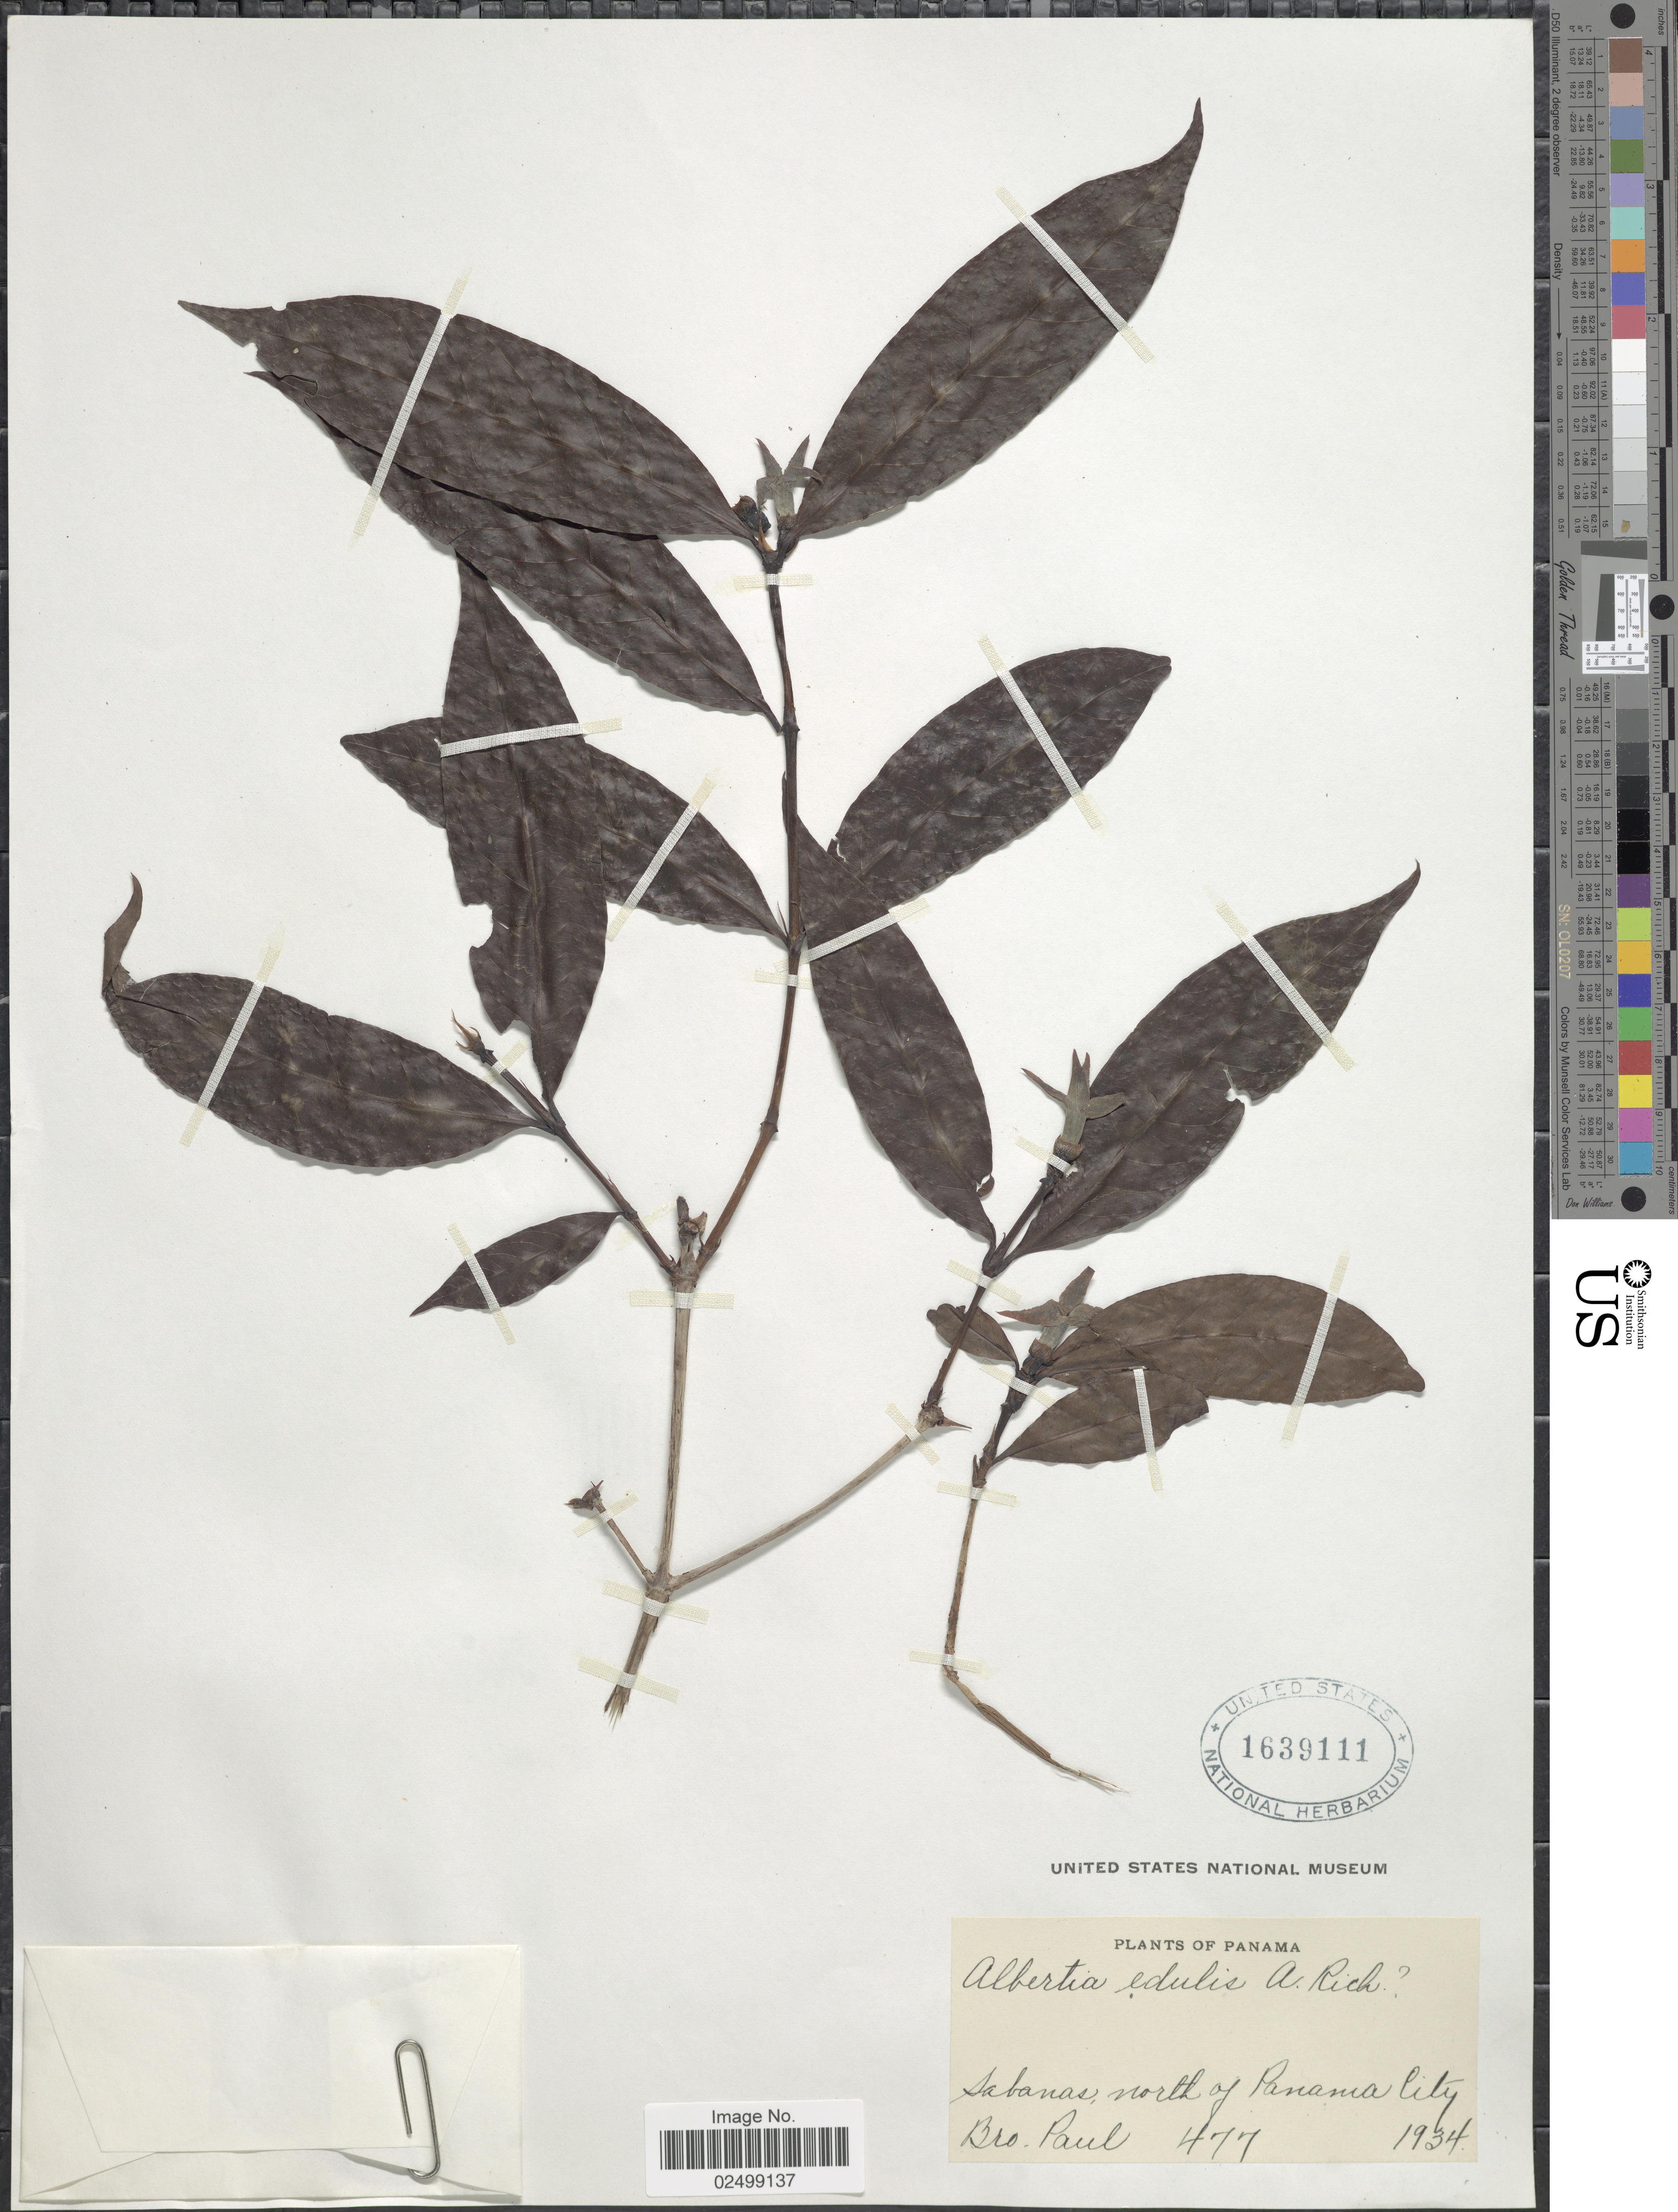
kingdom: Plantae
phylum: Tracheophyta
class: Magnoliopsida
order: Gentianales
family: Rubiaceae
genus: Alibertia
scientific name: Alibertia edulis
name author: (Rich.) A. Rich. ex DC.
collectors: B. Paul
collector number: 477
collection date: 1934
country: Panama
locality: Sabanas, north of Panama City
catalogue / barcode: US 1639111